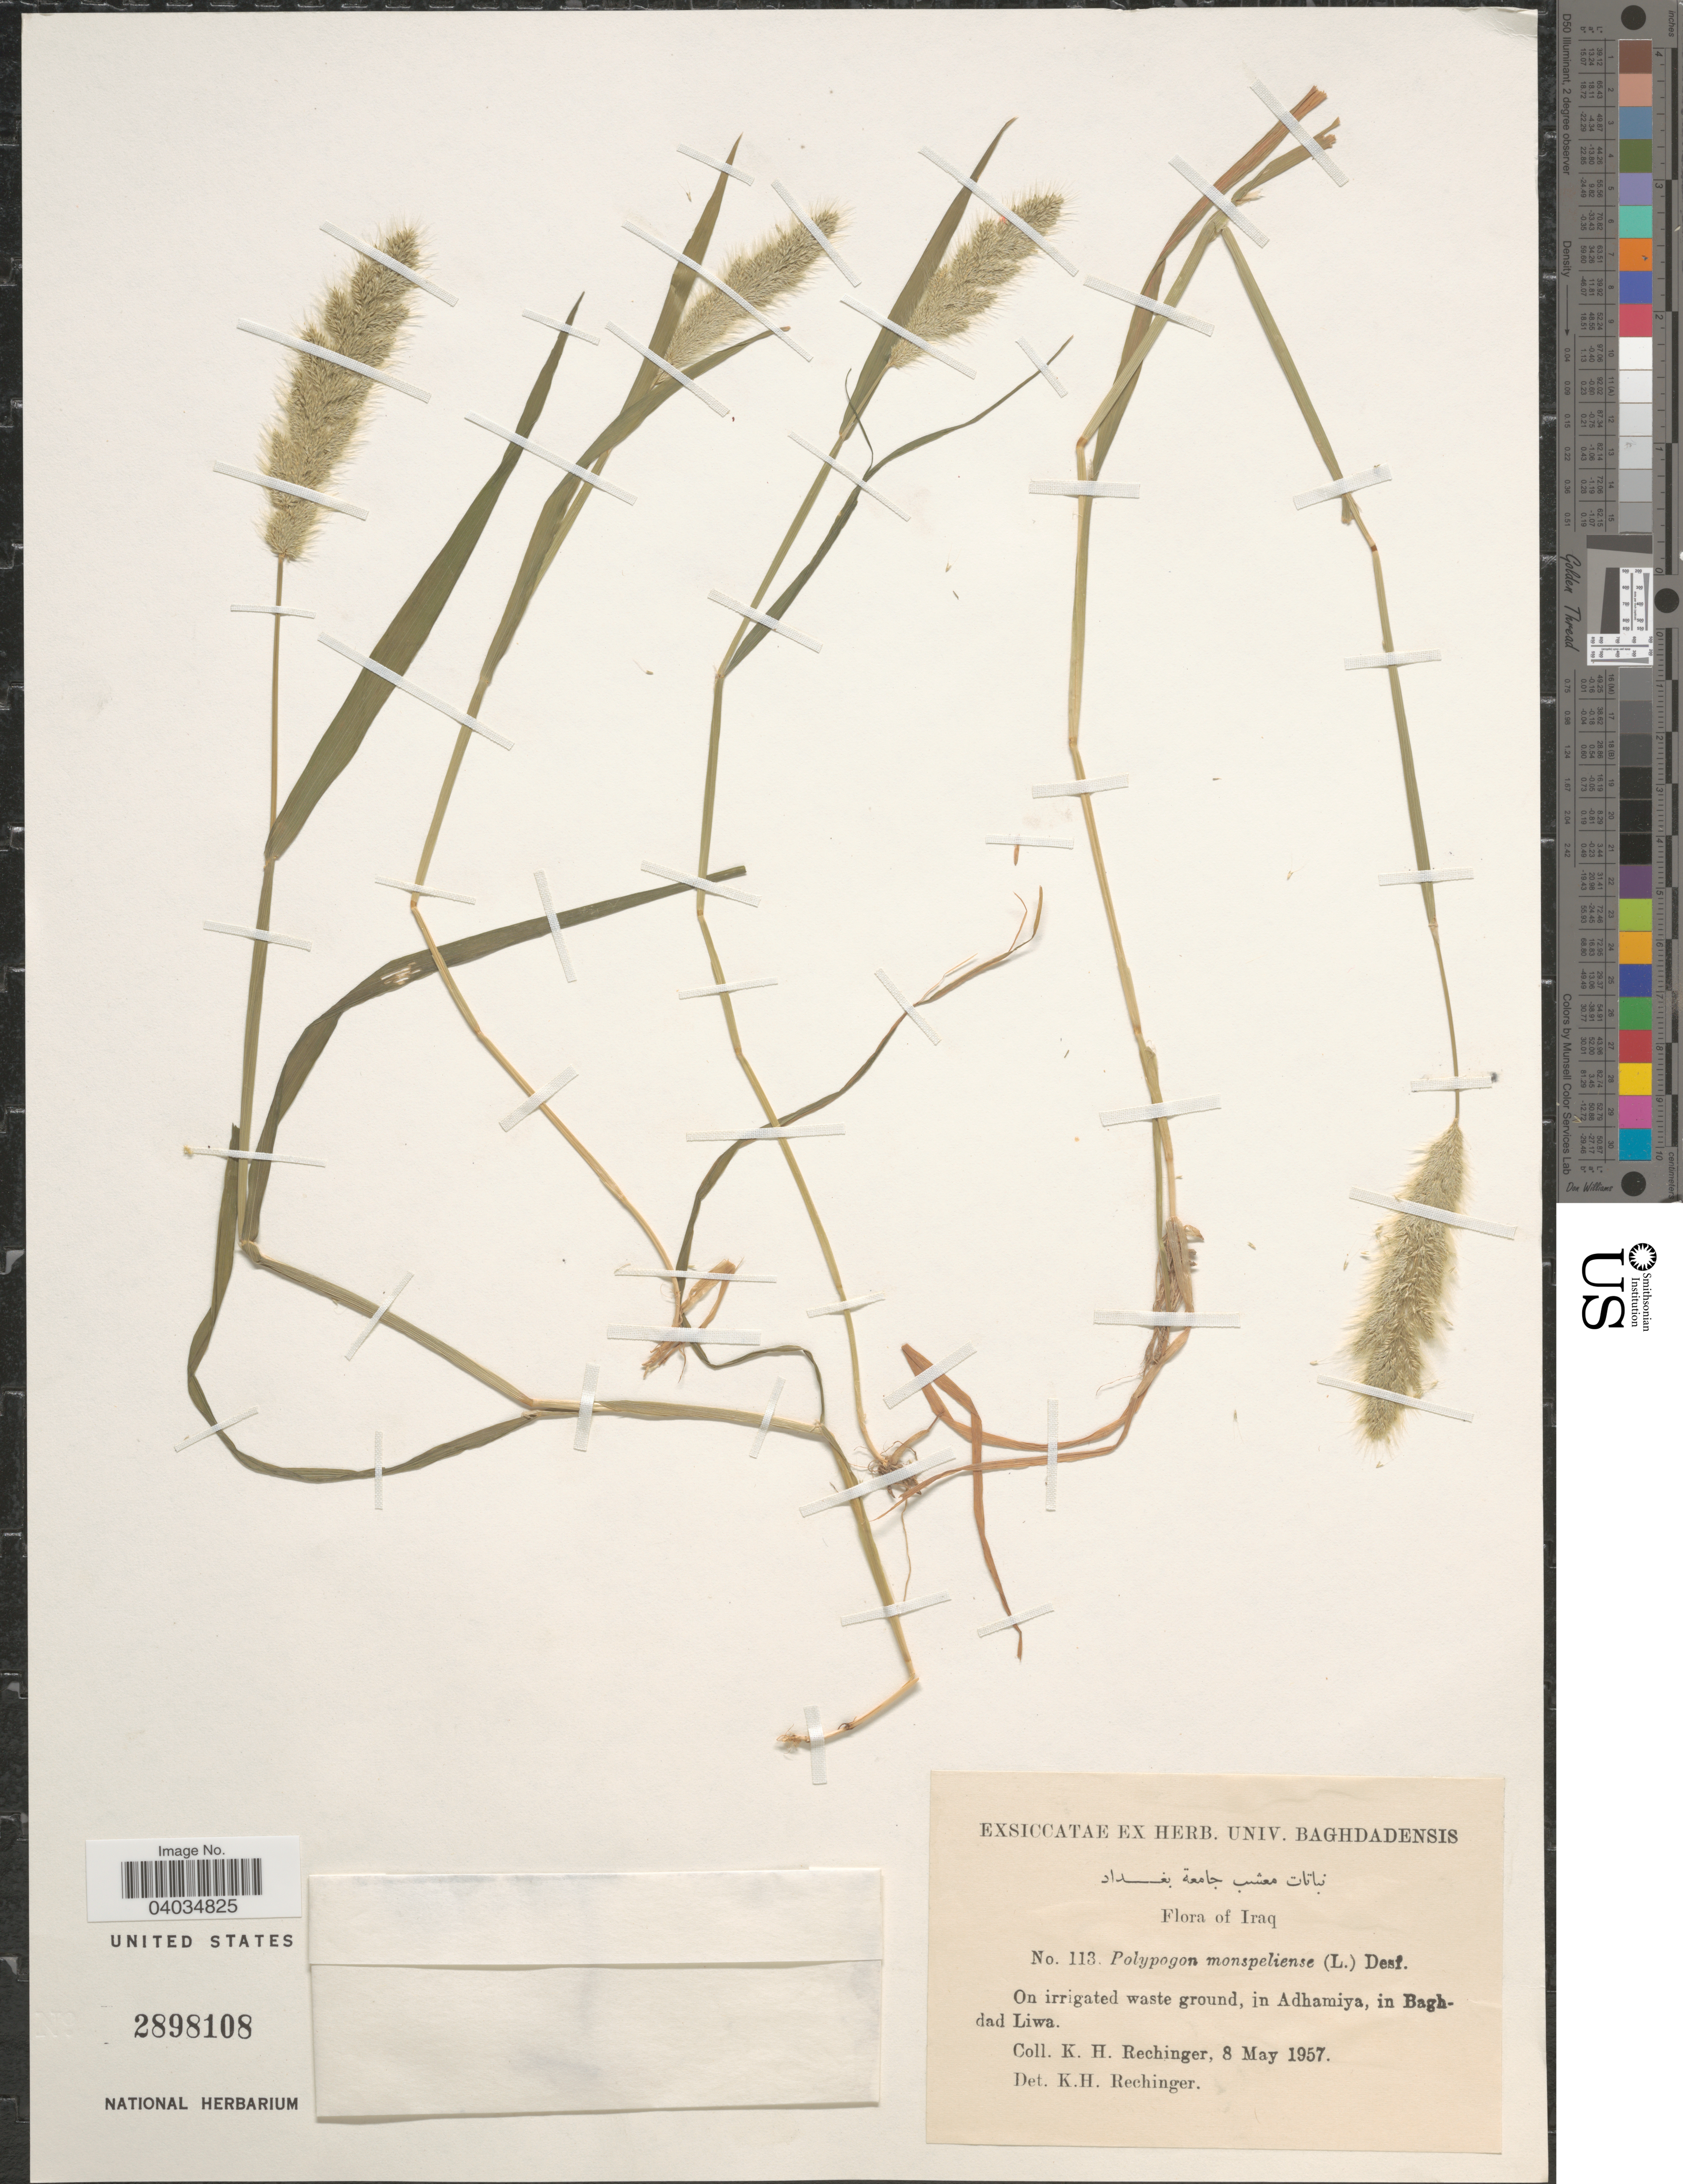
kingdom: Plantae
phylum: Tracheophyta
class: Liliopsida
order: Poales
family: Poaceae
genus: Polypogon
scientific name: Polypogon monspeliensis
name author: (L.) Desf.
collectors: K. H. Rechinger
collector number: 113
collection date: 1957-05-08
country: Iraq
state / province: Baghdad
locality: In Adhamiya, in Baghdad Liwa.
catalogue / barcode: US 2898108